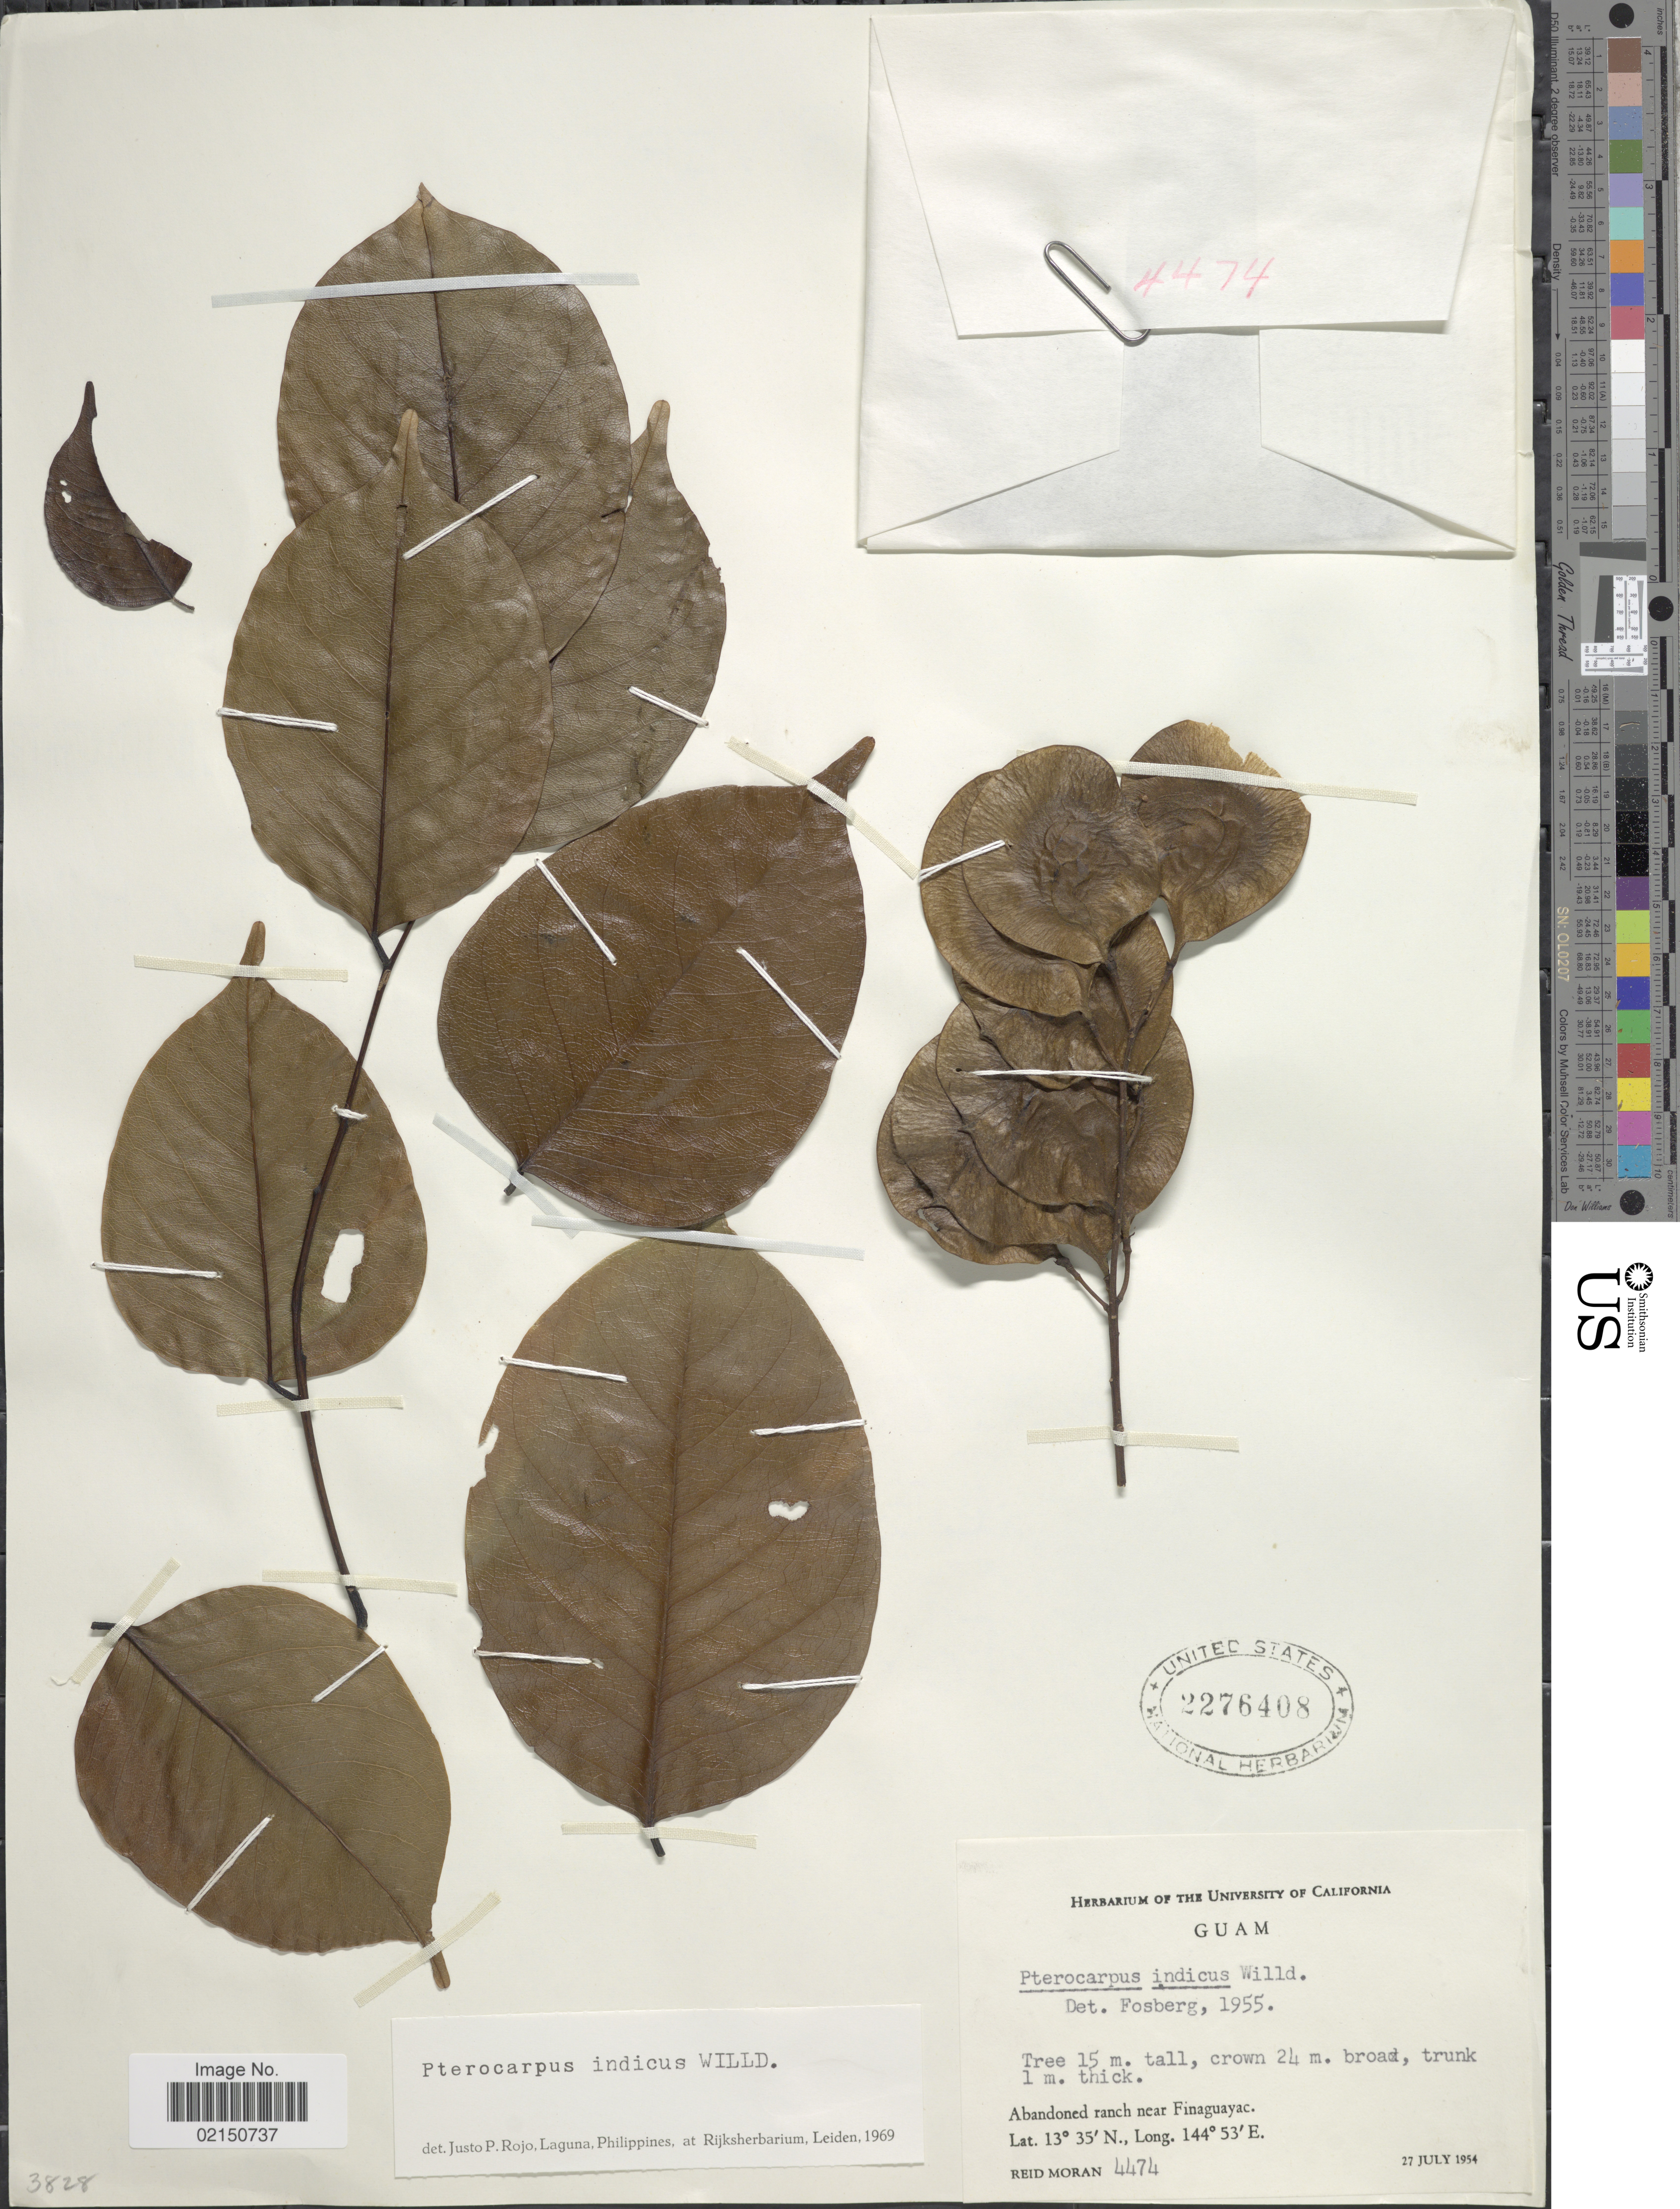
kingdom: Plantae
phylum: Tracheophyta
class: Magnoliopsida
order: Fabales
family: Fabaceae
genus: Pterocarpus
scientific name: Pterocarpus indicus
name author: Willd.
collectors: R. V. Moran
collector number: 4474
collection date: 1954-07-27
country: Guam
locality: Abandoned ranch near Finaguayac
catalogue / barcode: US 2276408